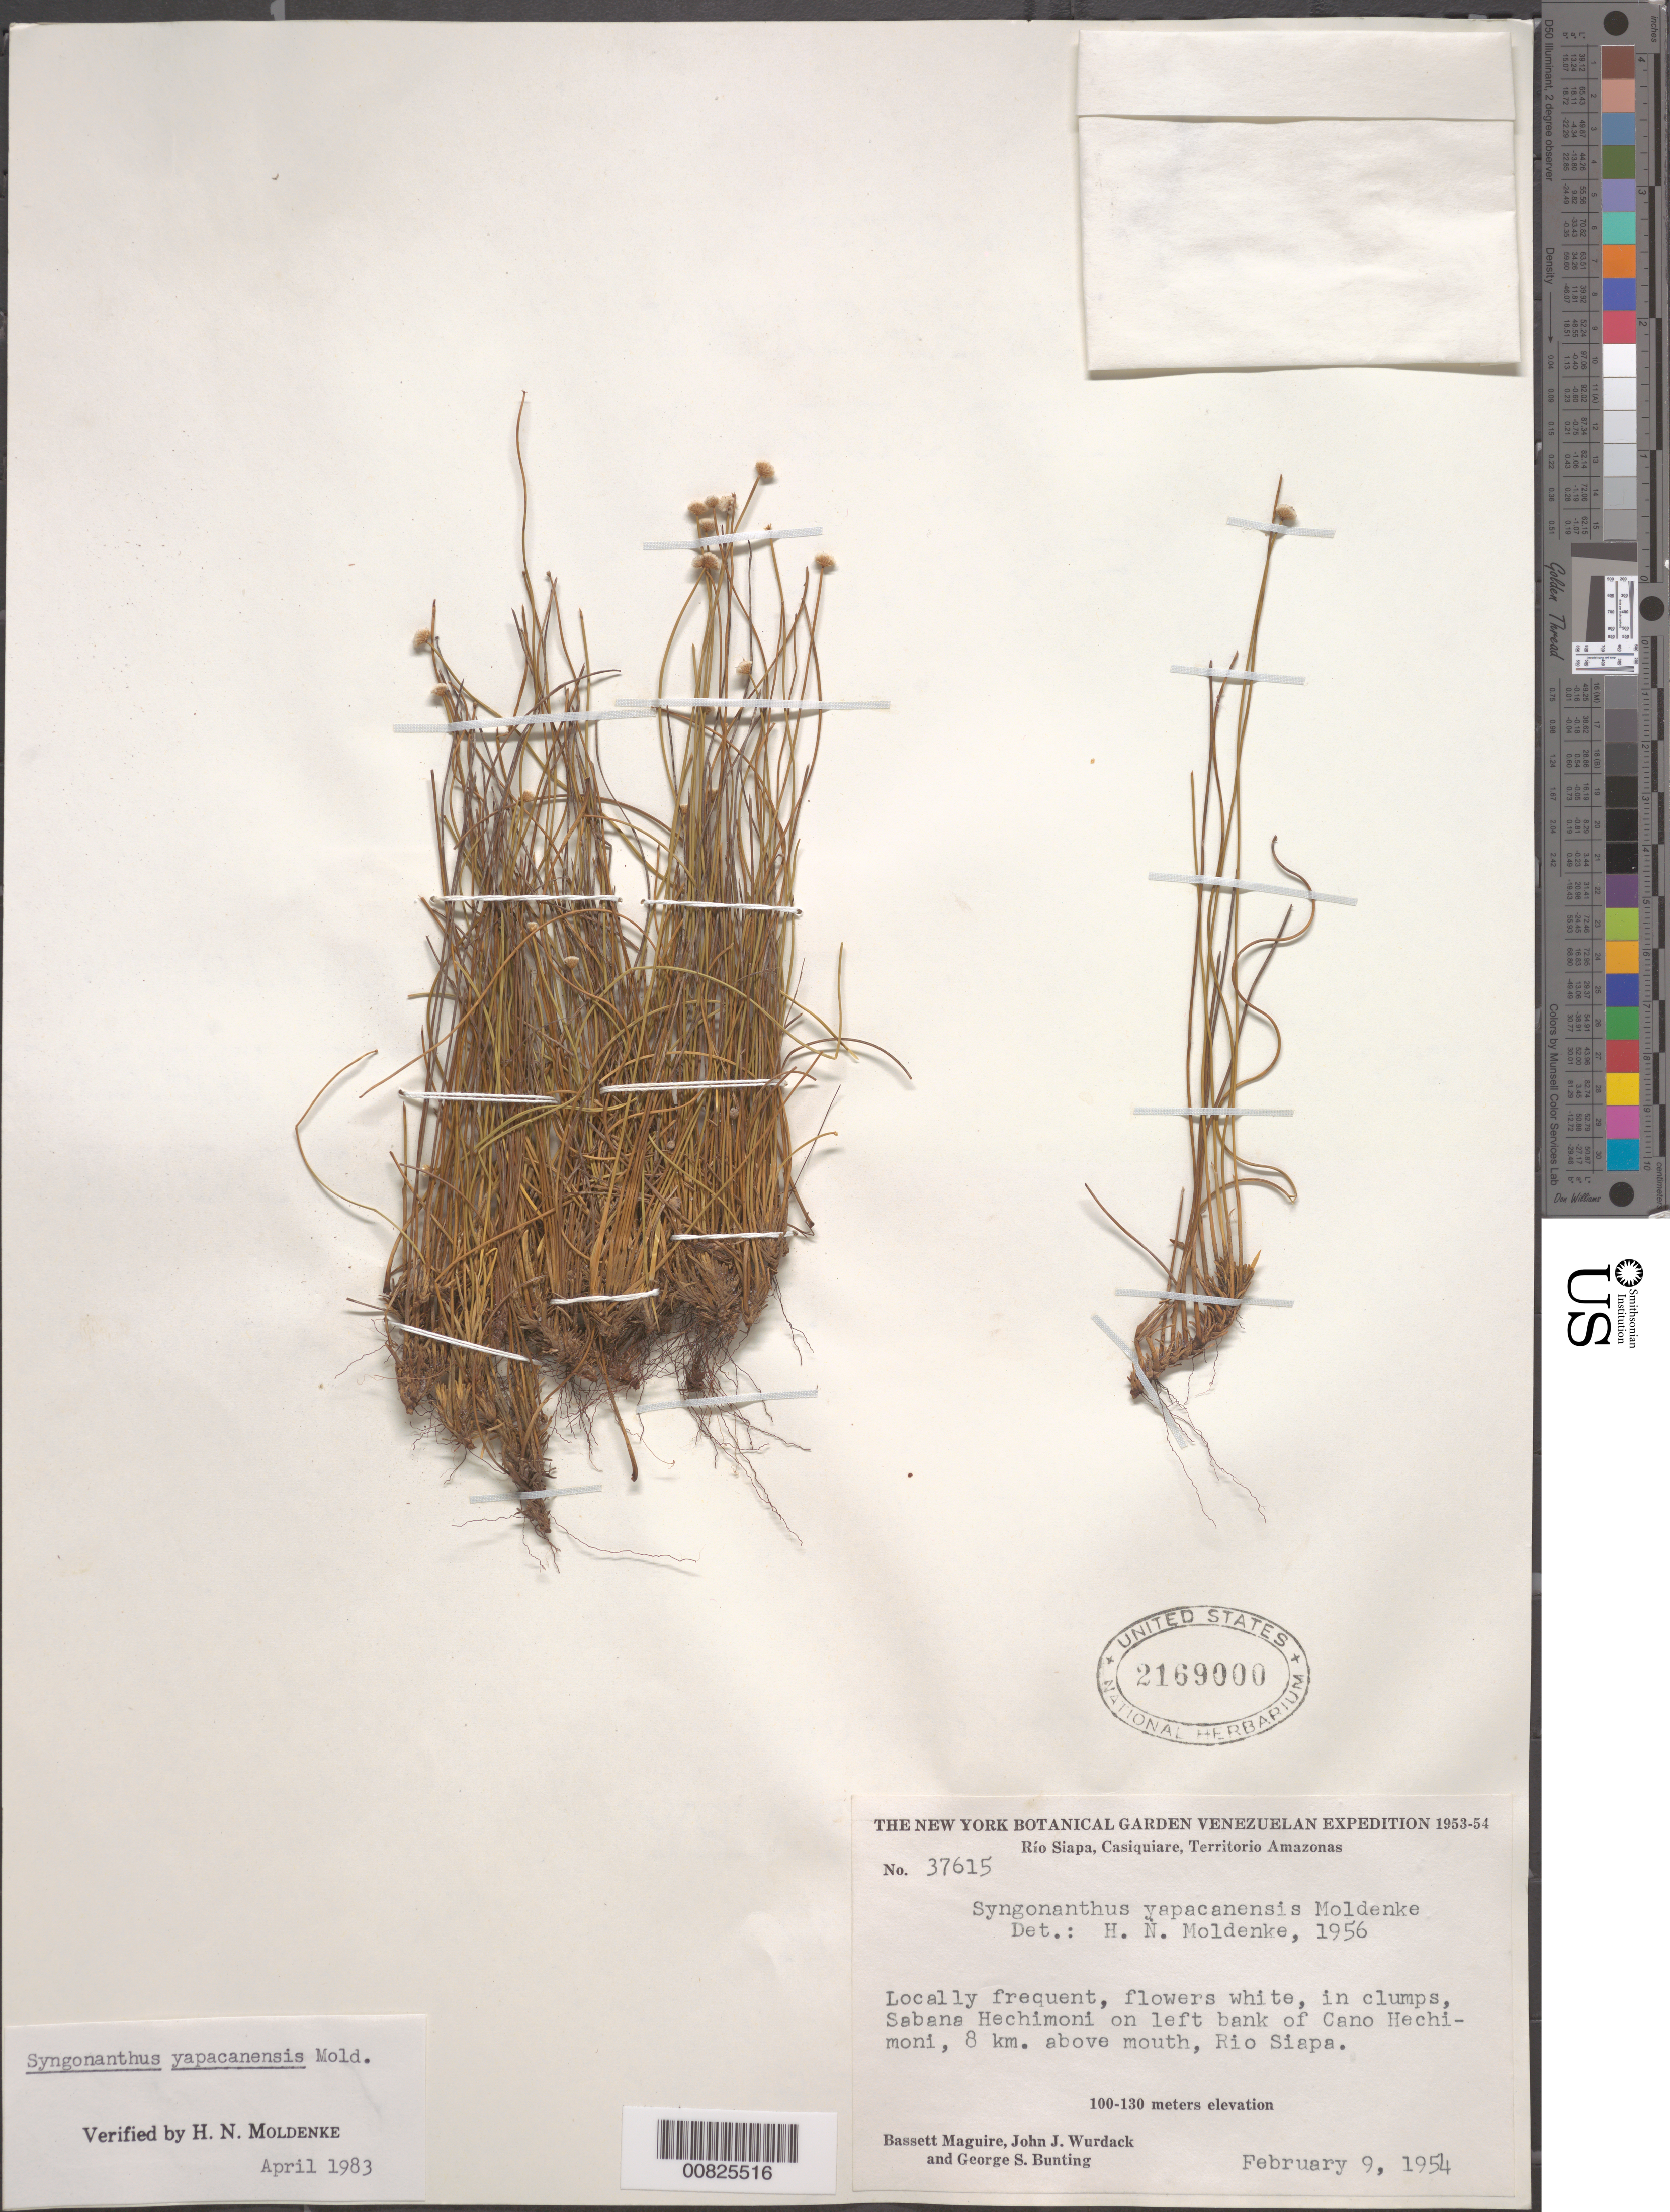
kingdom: Plantae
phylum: Tracheophyta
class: Liliopsida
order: Poales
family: Eriocaulaceae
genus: Syngonanthus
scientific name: Syngonanthus yapacanensis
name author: Moldenke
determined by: Moldenke, H. N.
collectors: B. Maguire, J. J. Wurdack & G. S. Bunting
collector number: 37615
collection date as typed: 9-Feb-54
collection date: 1954-02-09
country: Venezuela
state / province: Amazonas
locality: Sabana Hechimoni, Caño Hechimoni, 8 km above mouth of Río Siapa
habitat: Along caño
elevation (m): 100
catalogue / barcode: US 2169000